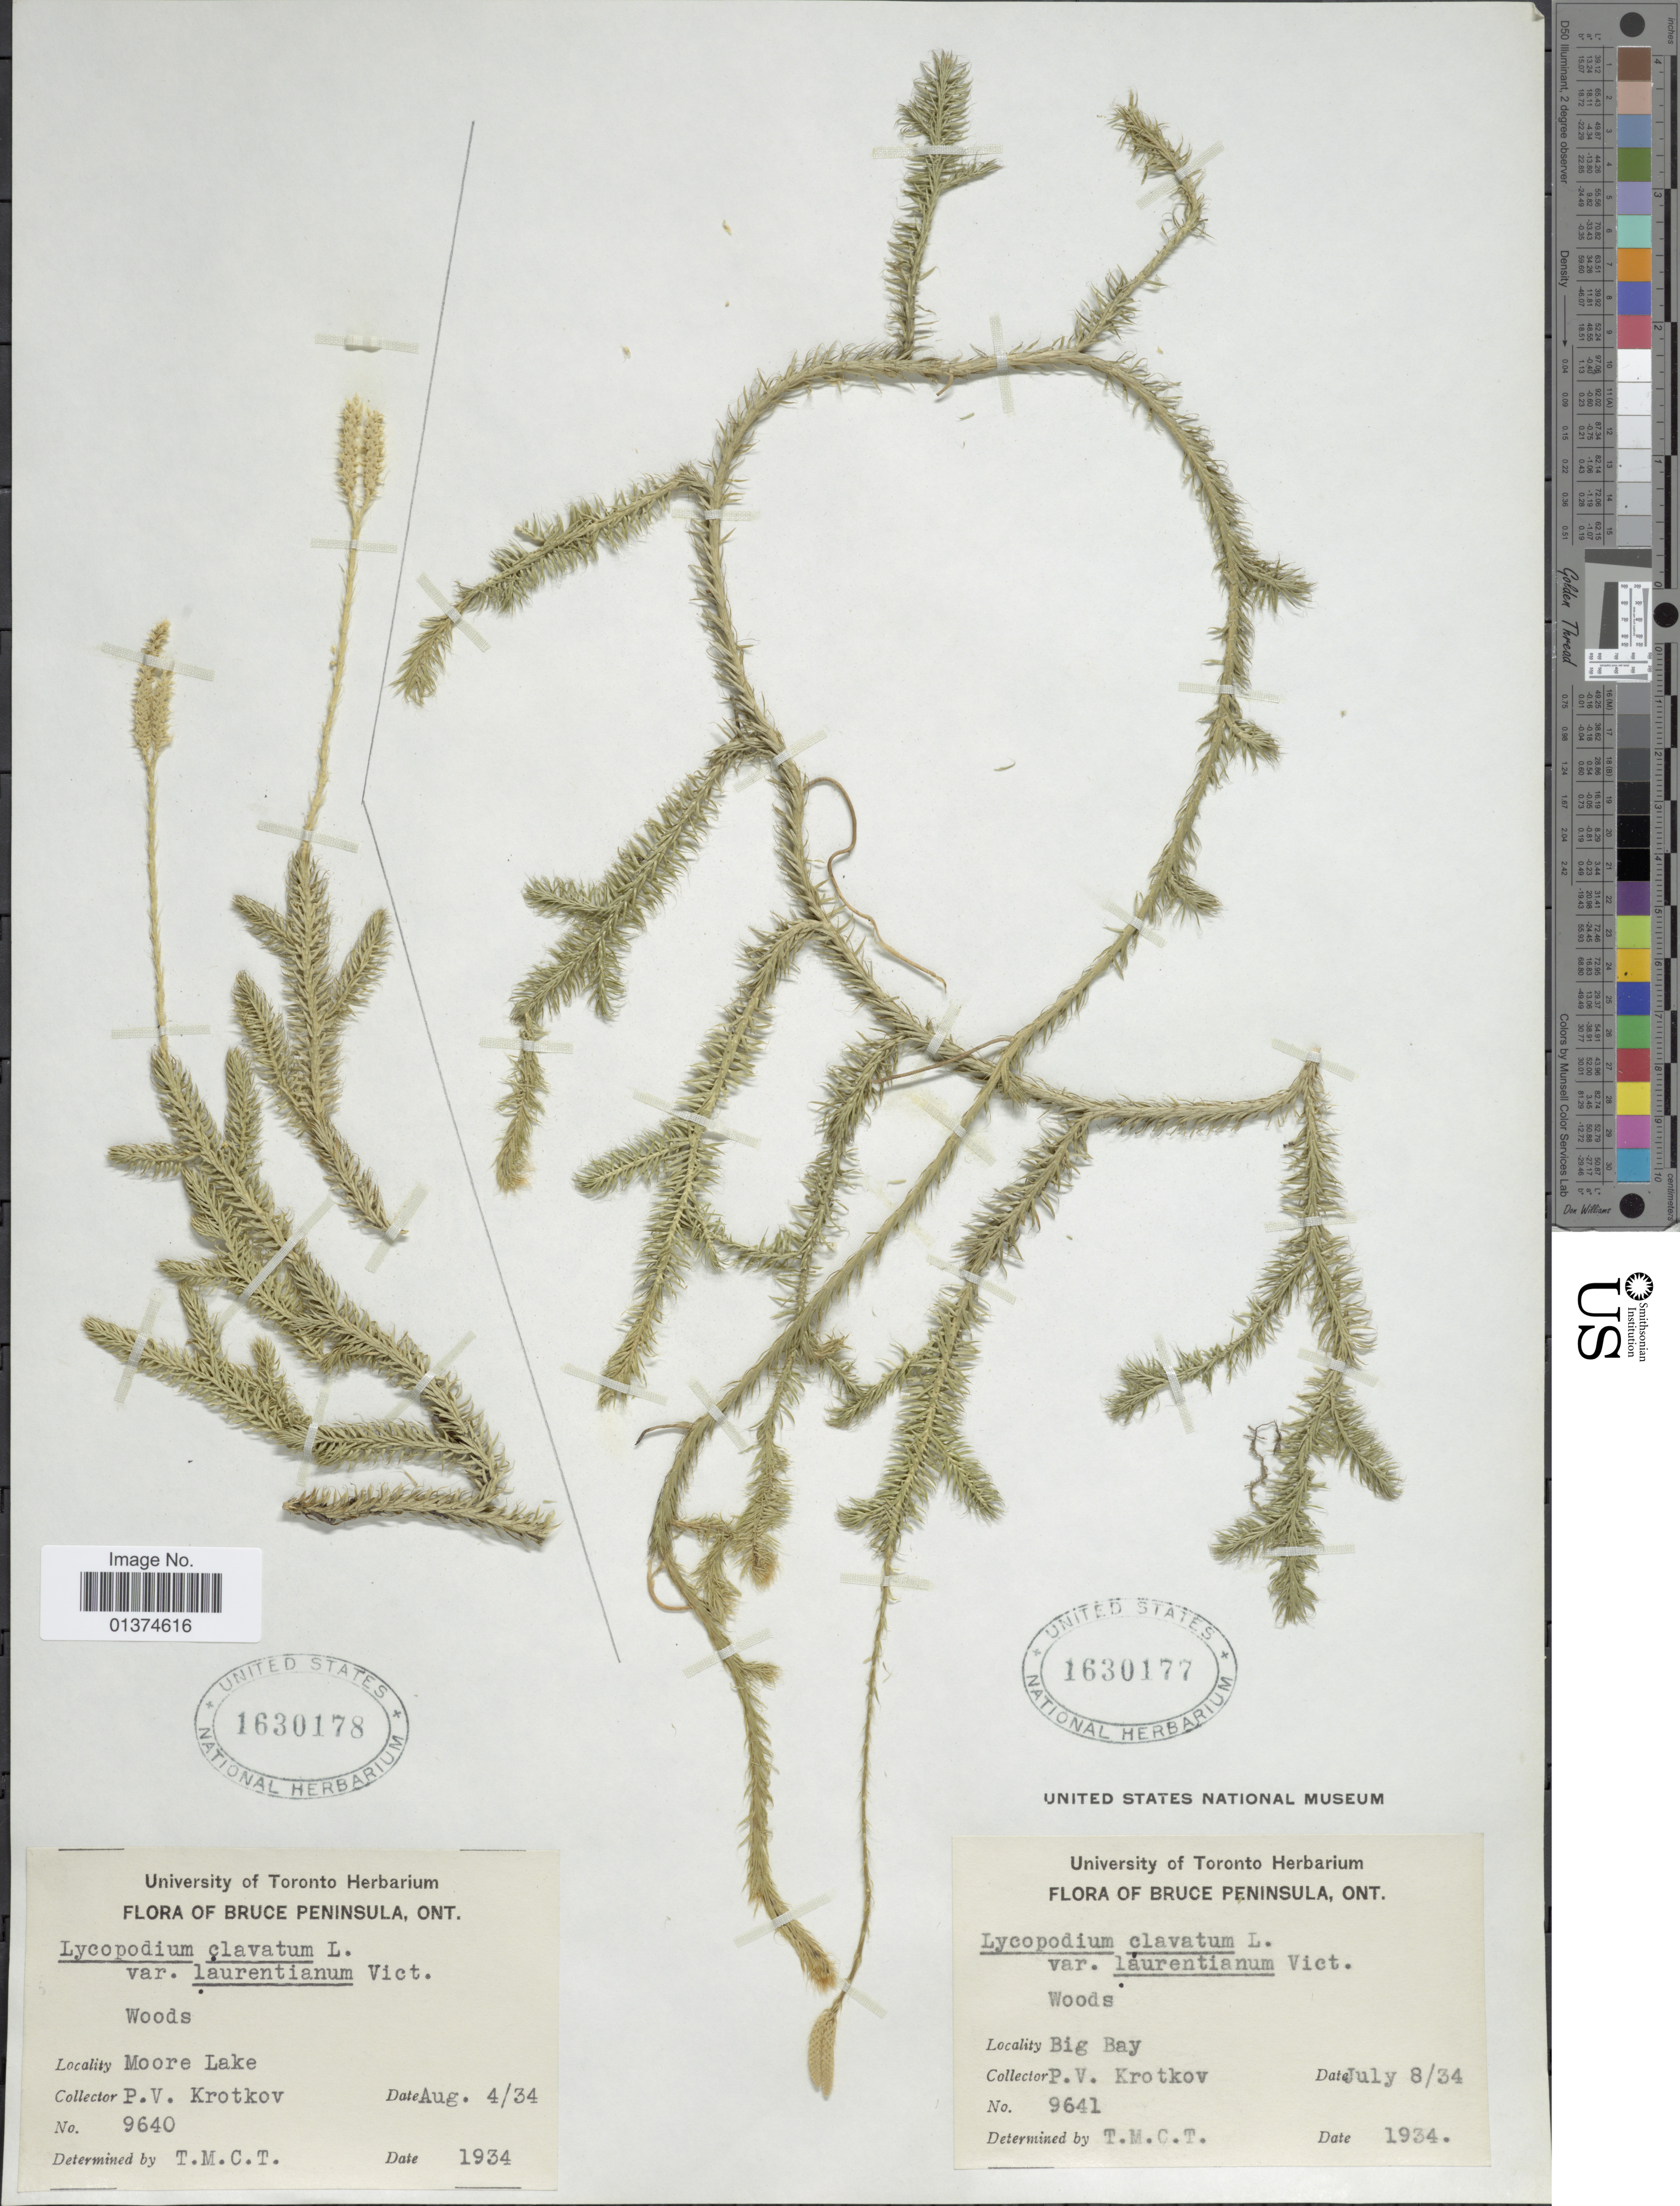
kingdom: Plantae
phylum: Tracheophyta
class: Lycopodiopsida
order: Lycopodiales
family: Lycopodiaceae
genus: Lycopodium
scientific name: Lycopodium clavatum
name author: L.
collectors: P. V. Krotkov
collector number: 9640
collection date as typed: Transcribed d/m/y: 4/8/34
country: Canada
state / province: Ontario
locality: Bruce Peninsula, Moore Lake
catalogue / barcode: US 1630178